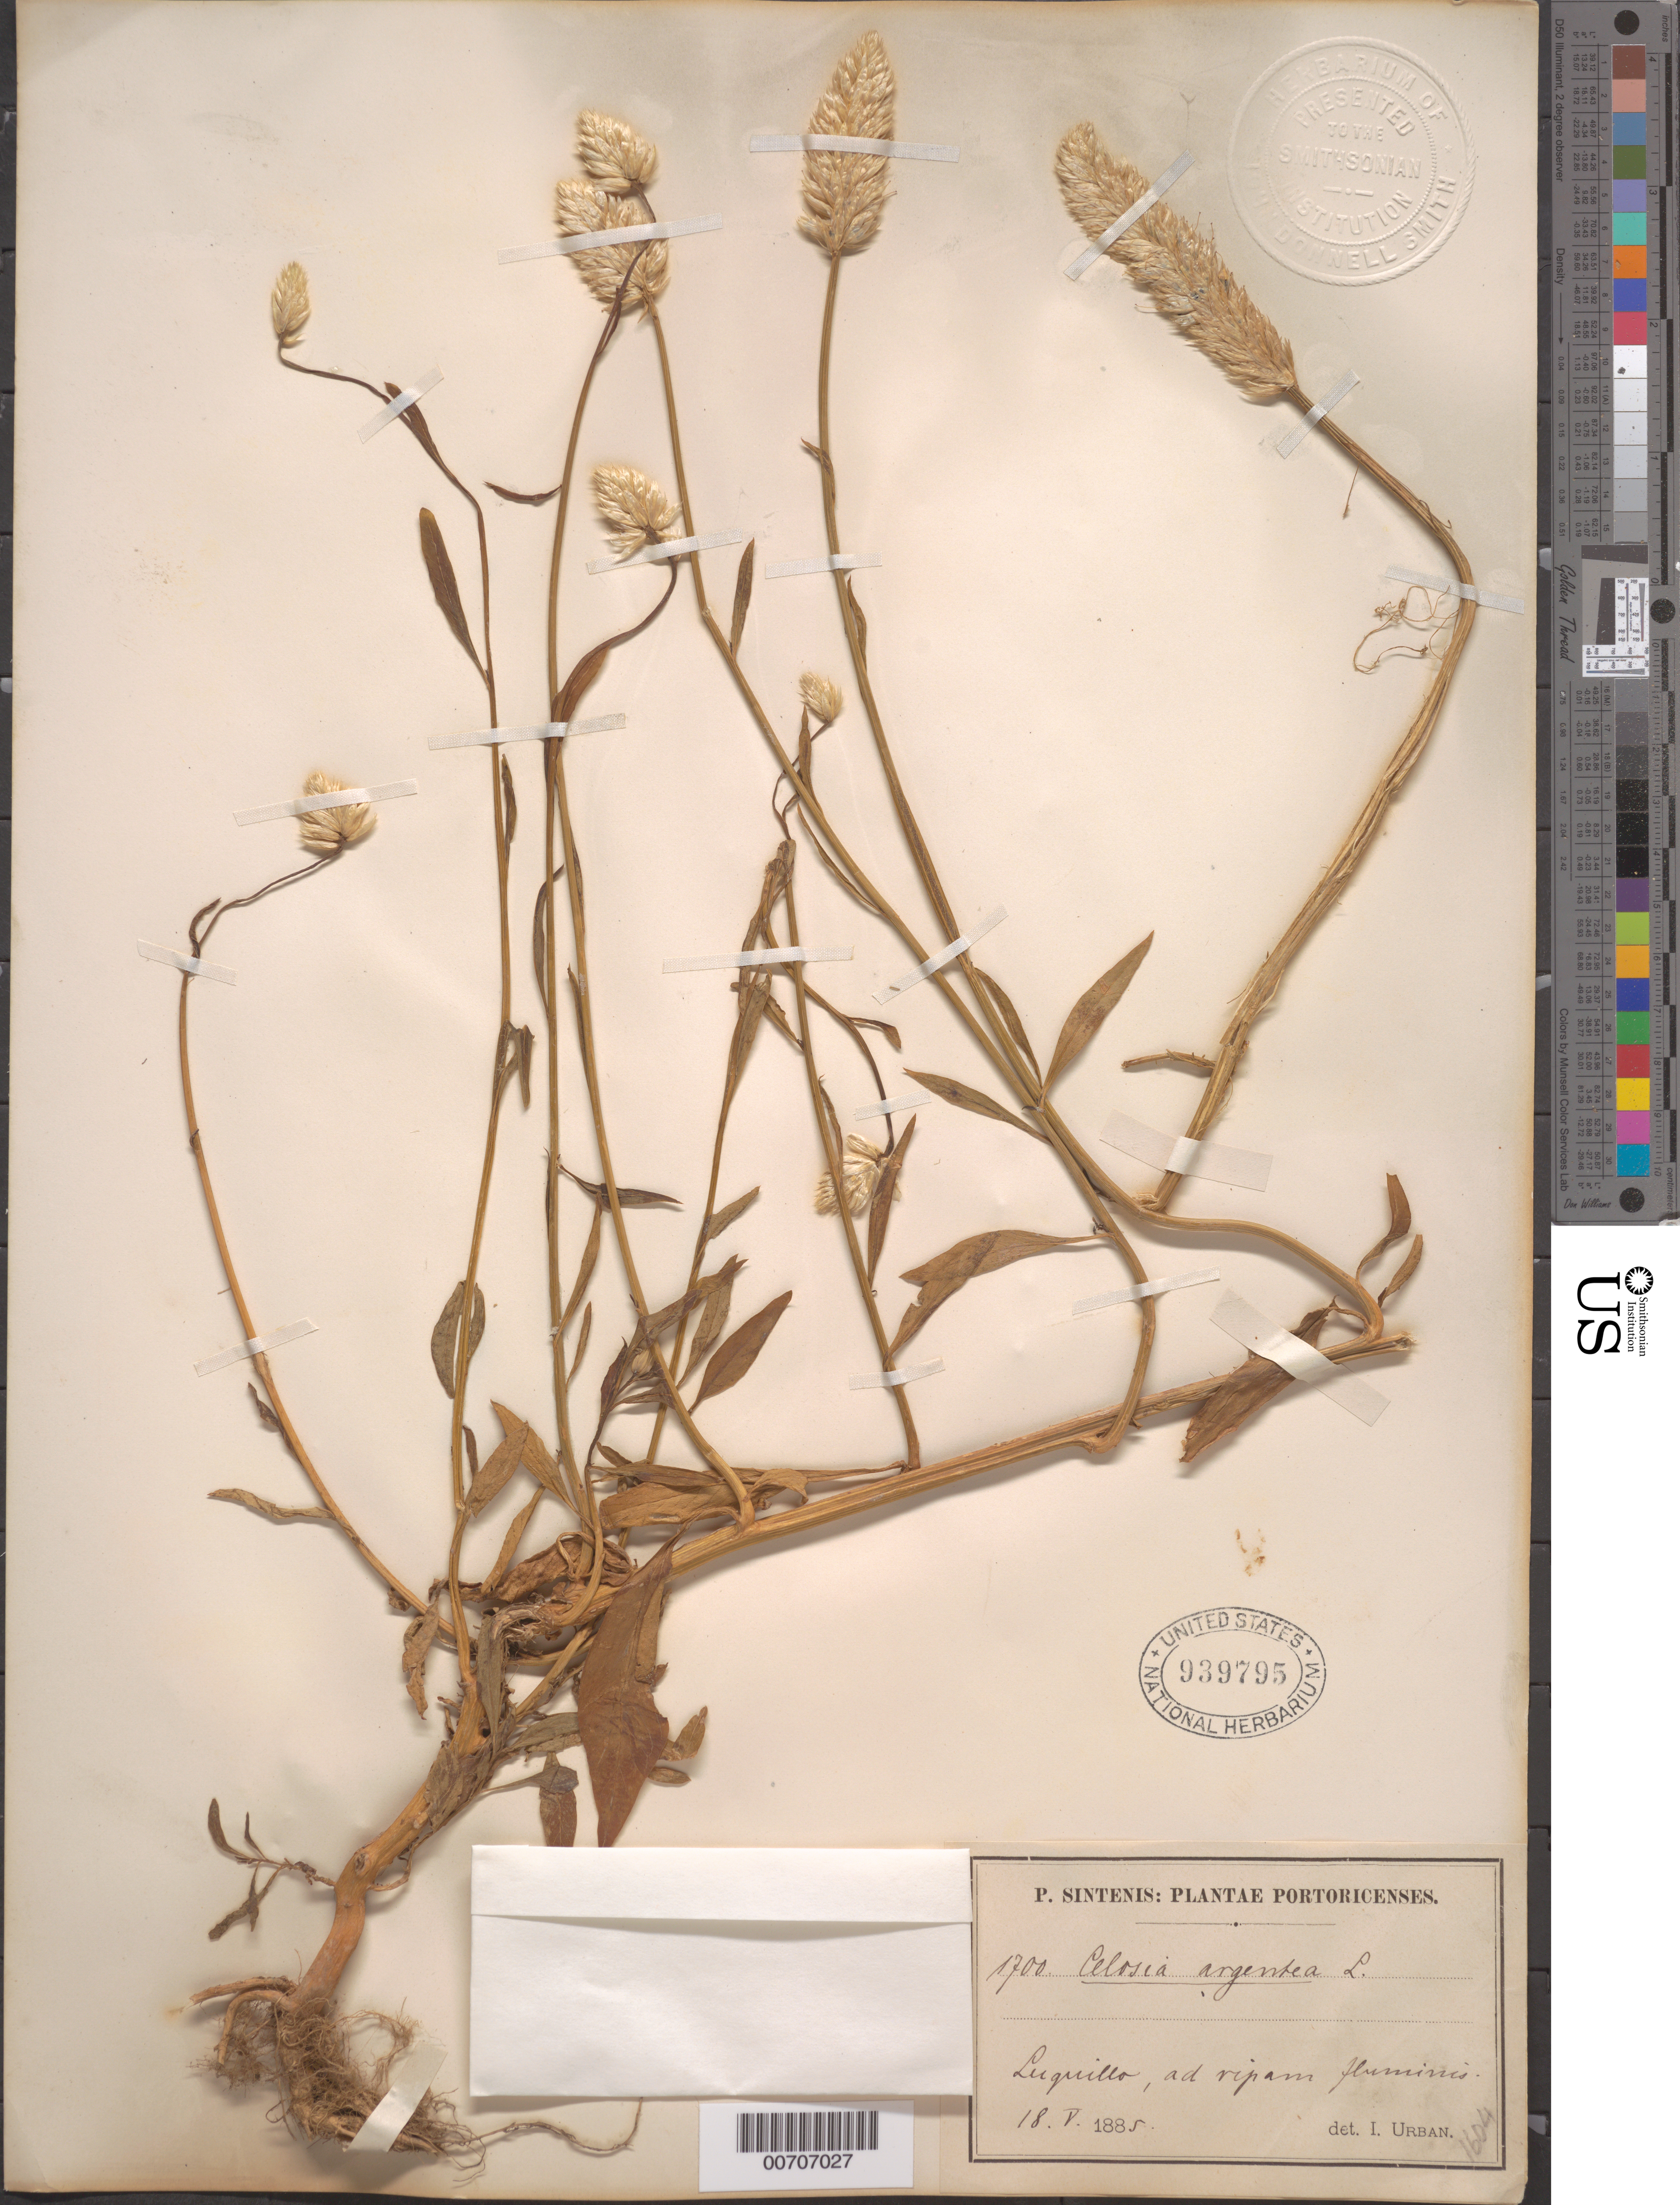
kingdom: Plantae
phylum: Tracheophyta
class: Magnoliopsida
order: Caryophyllales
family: Amaranthaceae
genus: Celosia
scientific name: Celosia argentea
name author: L.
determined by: Urban, Ignatz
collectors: P. Sintenis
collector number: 1700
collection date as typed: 18 May 1885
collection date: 1885-05-18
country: Puerto Rico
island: Greater Antilles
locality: Luquillo, ad ripam flumines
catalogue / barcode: US 939795